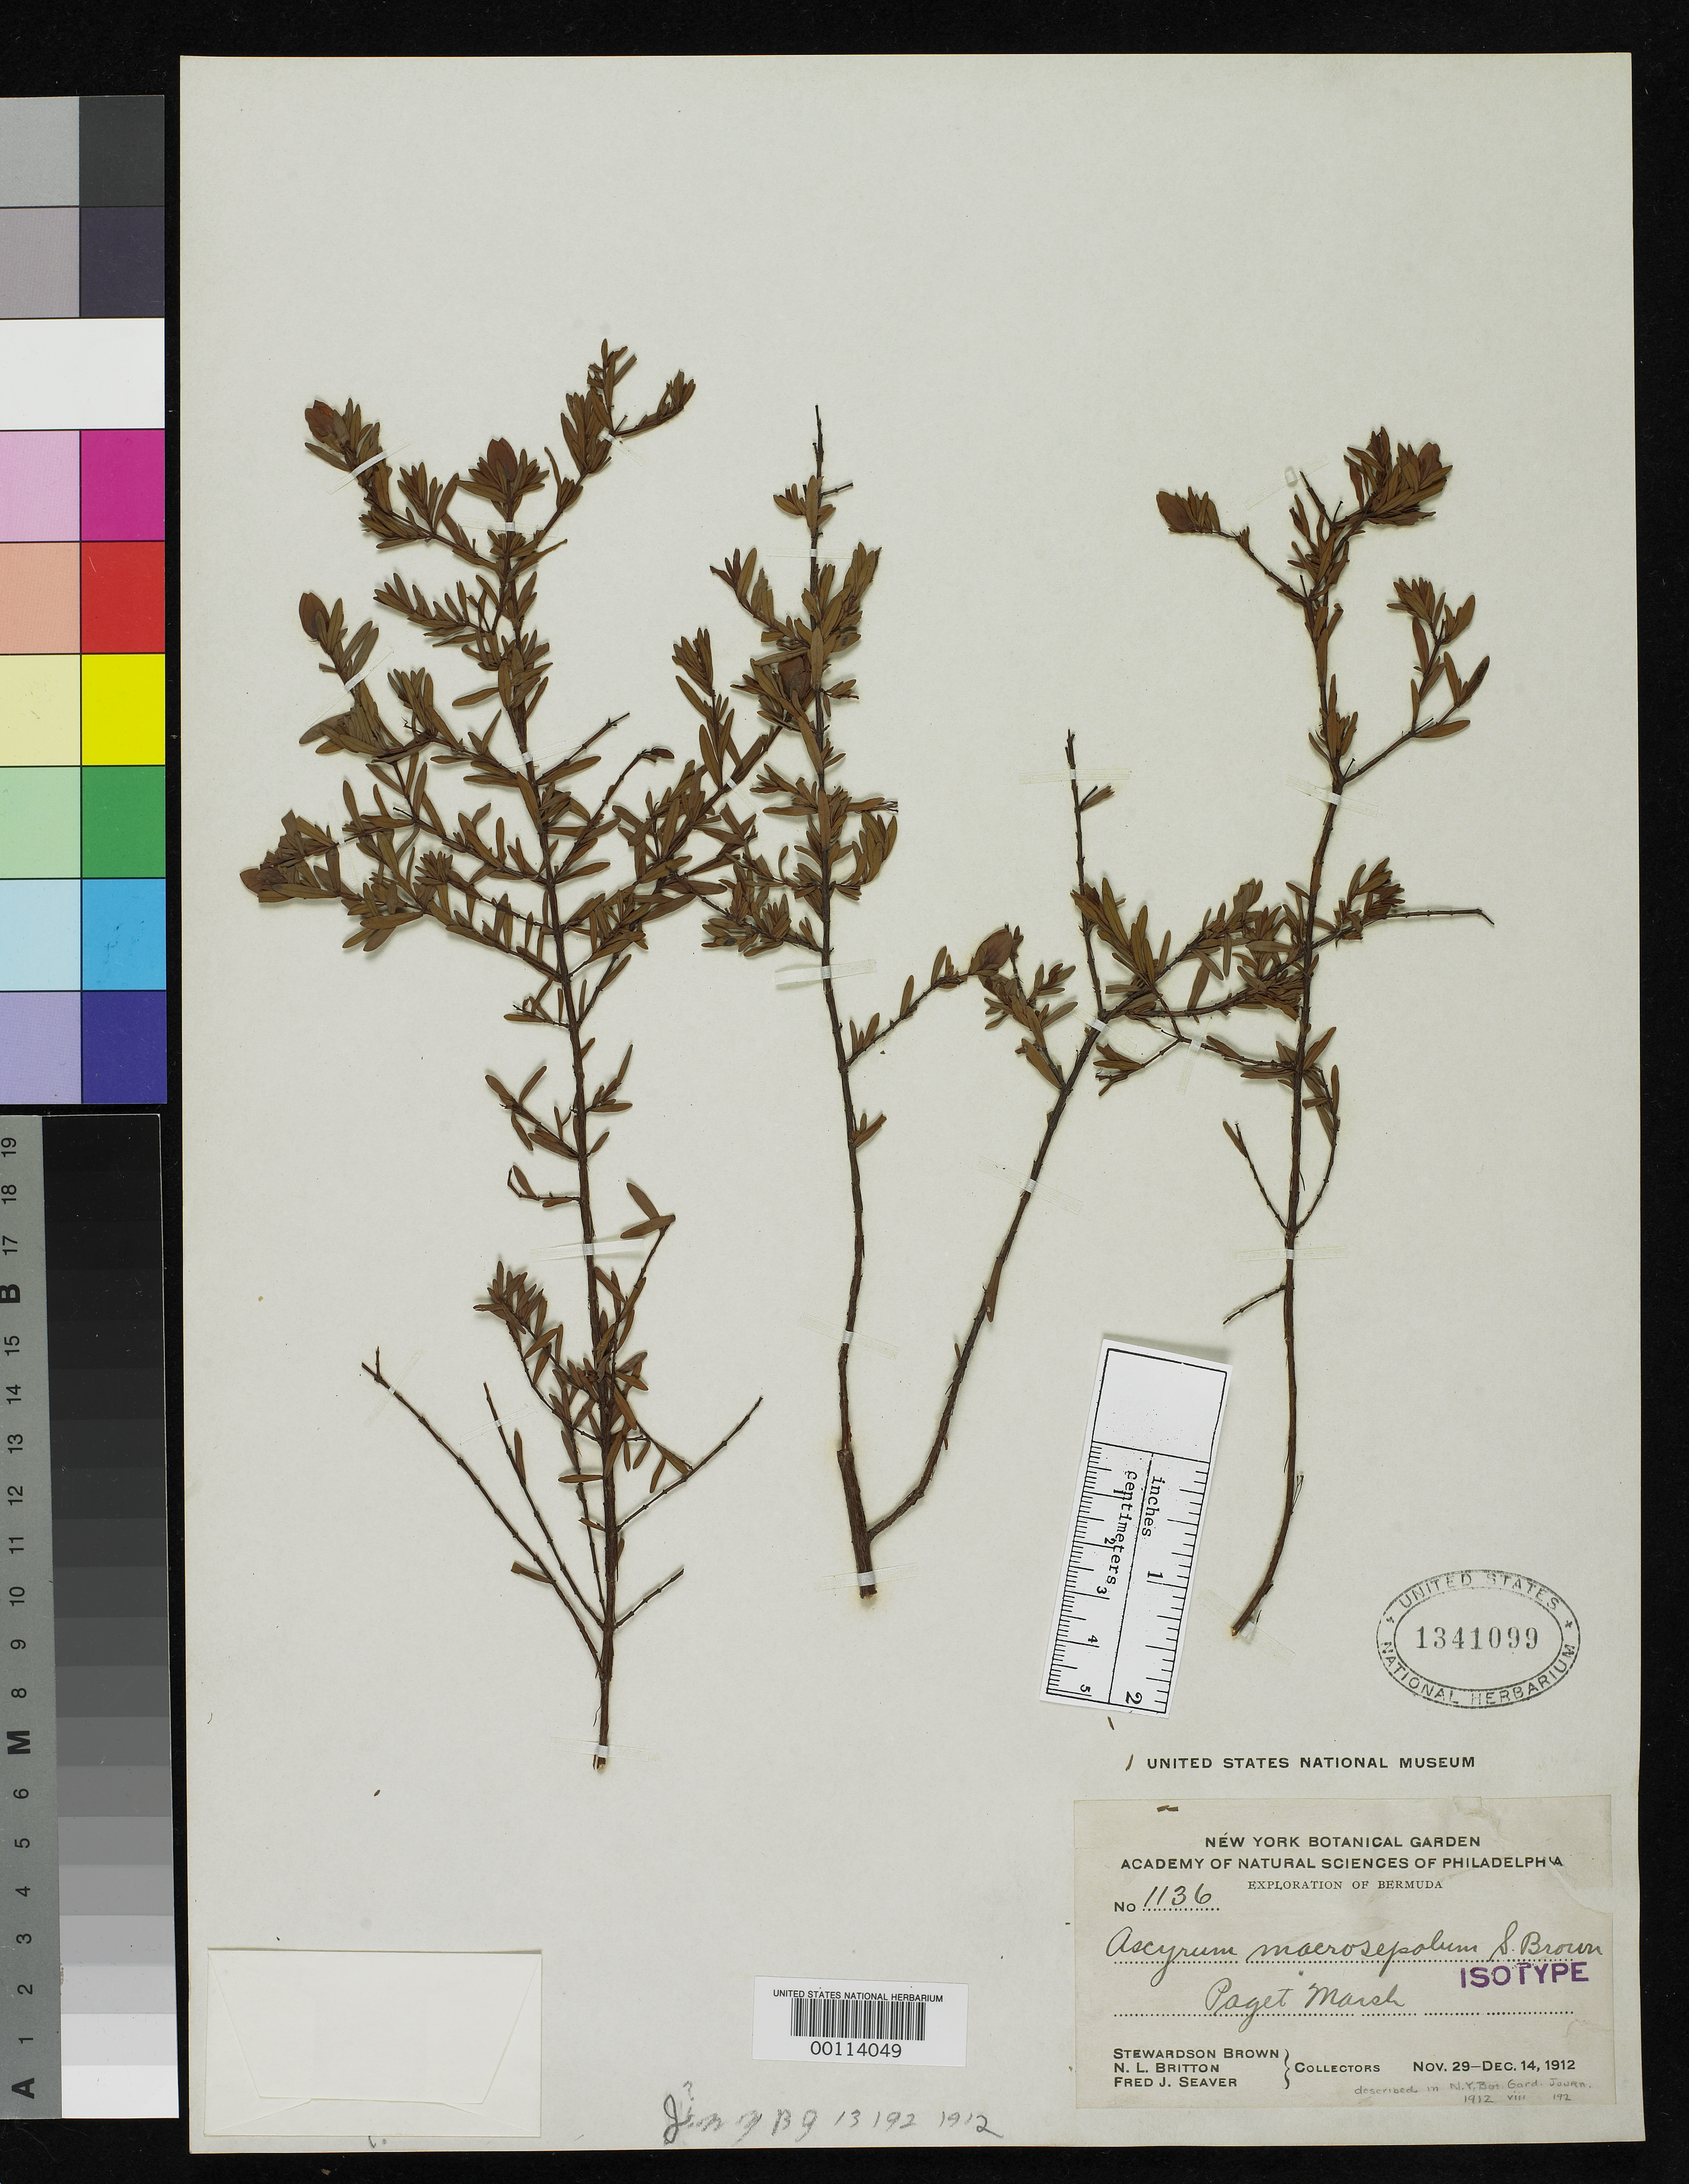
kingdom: Plantae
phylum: Tracheophyta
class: Magnoliopsida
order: Malpighiales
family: Hypericaceae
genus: Ascyrum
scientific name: Ascyrum macrosepalum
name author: S. Br. in Britton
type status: Isotype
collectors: S. Brown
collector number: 1136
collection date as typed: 29 Nov 1912 to 14 Dec 1912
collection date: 1912-11-29/1912-12-14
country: Bermuda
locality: Paget Marsh.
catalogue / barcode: US 1341099